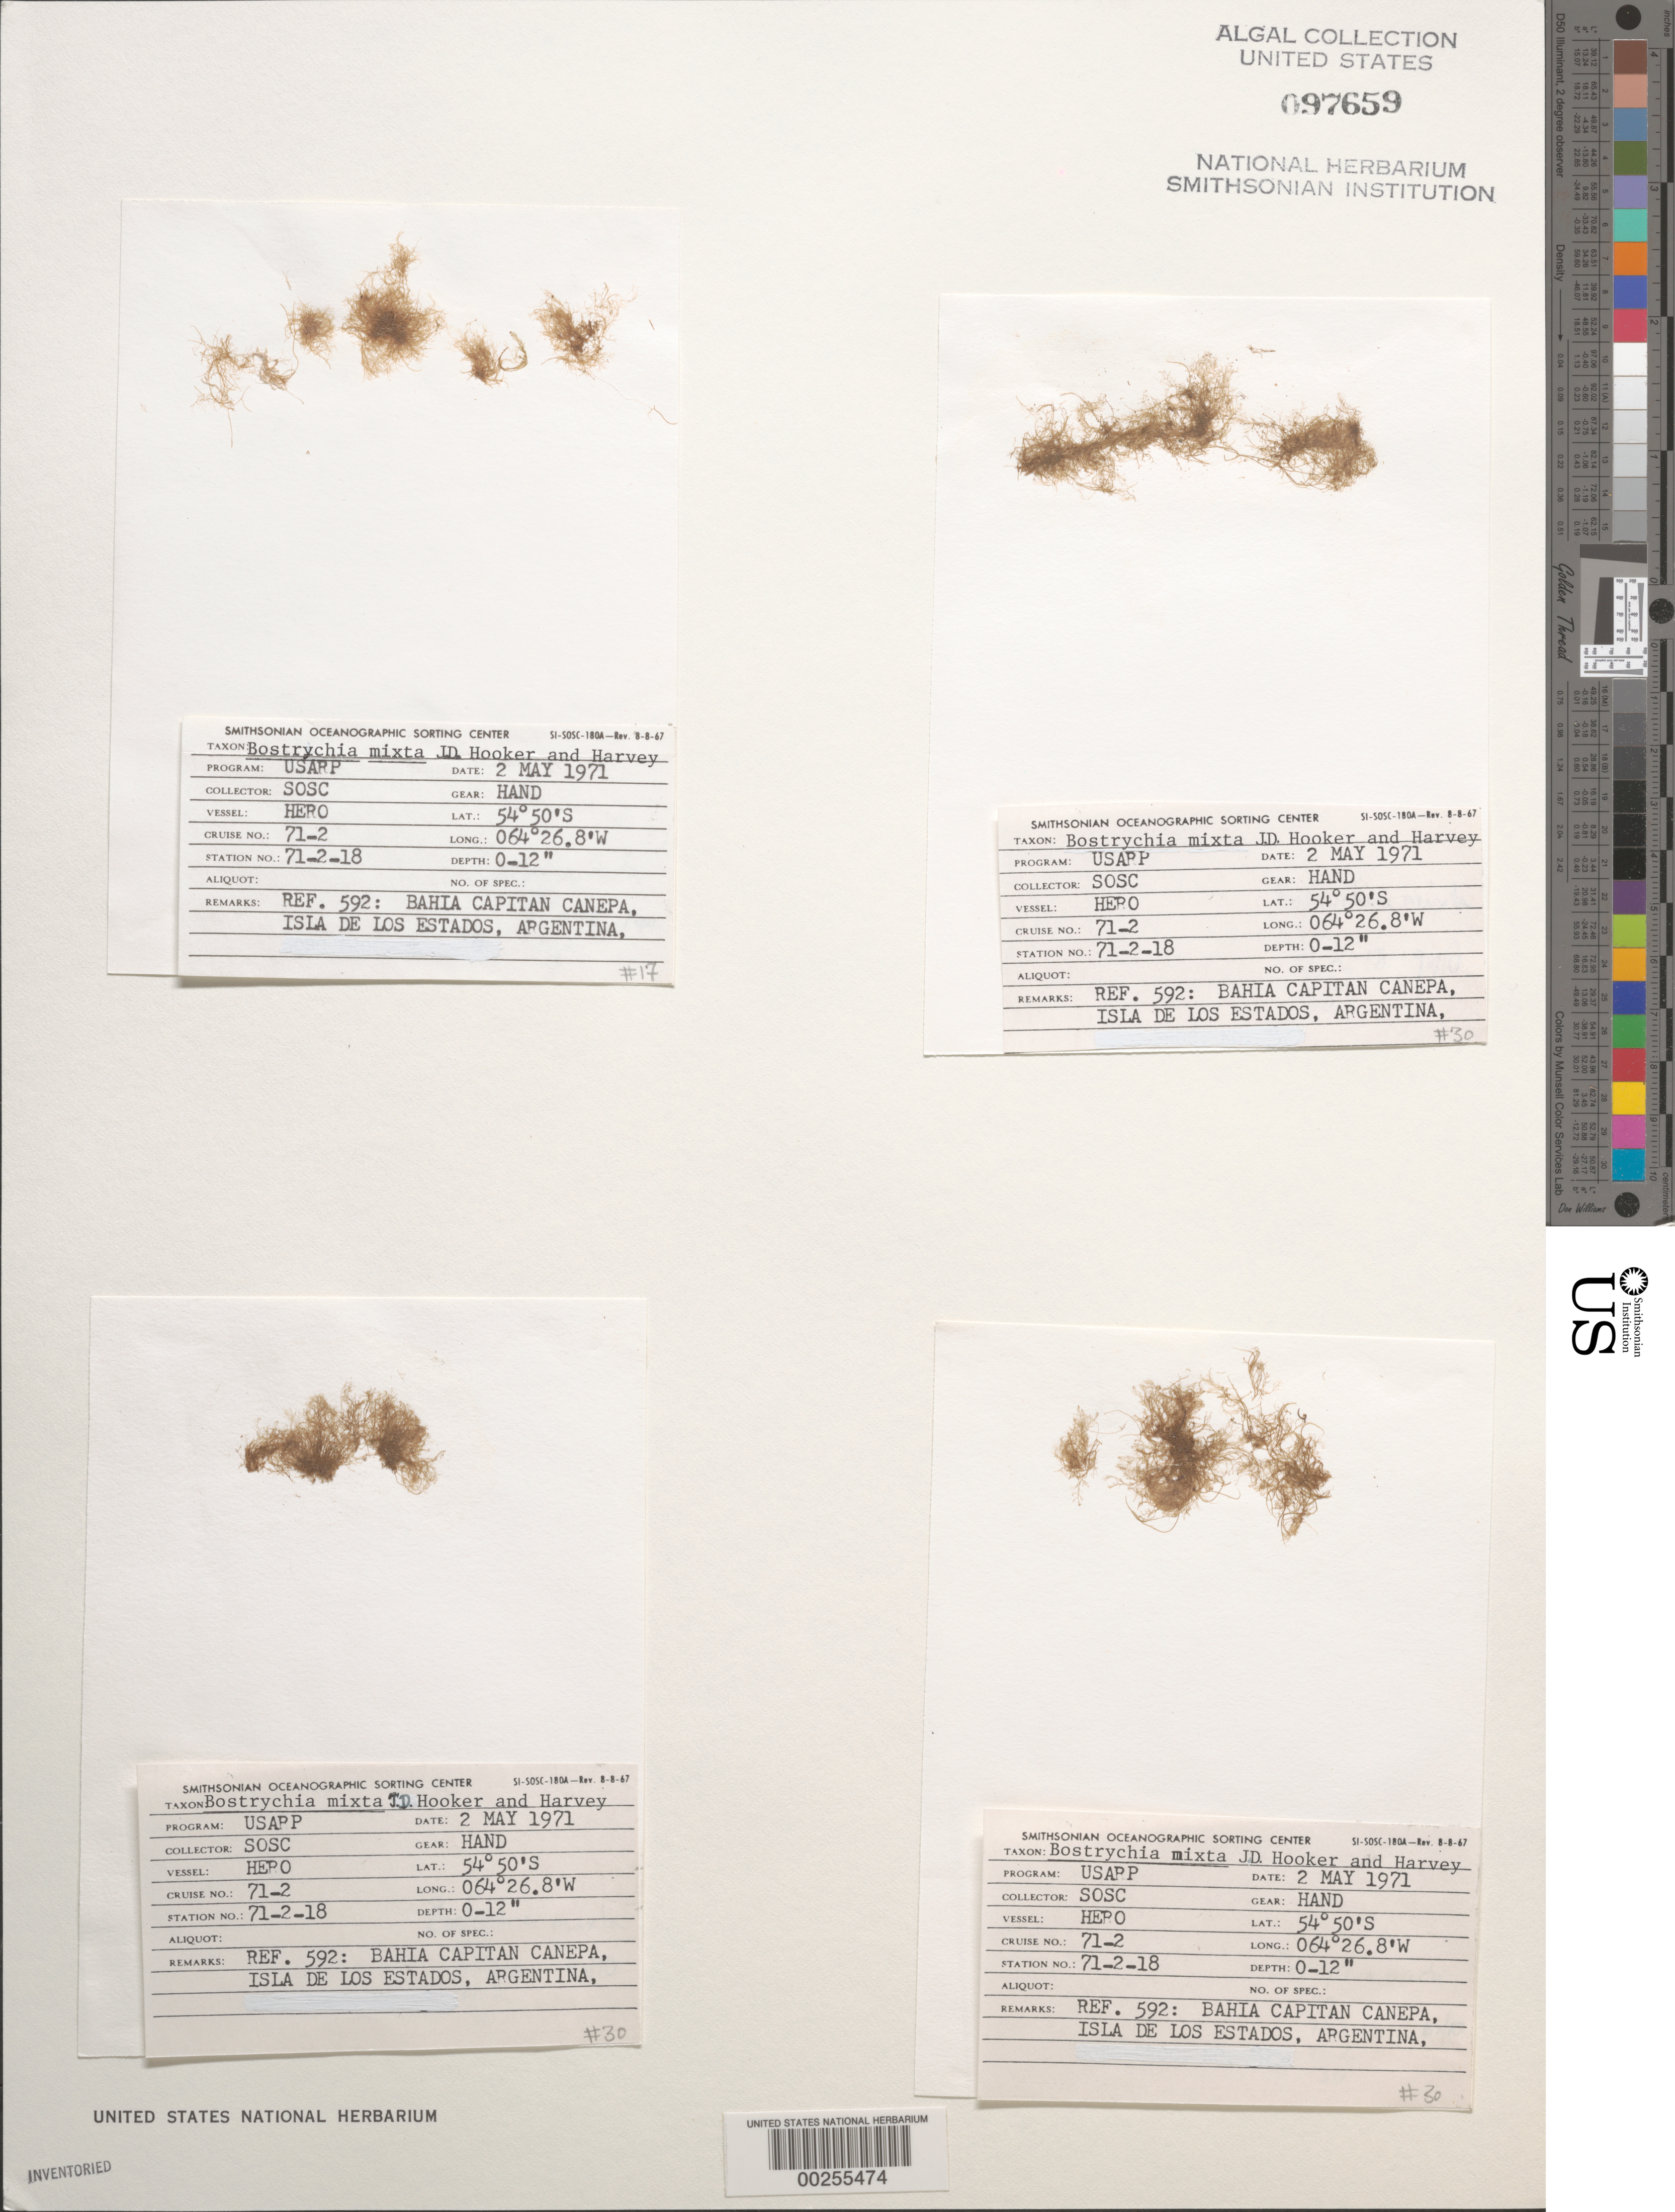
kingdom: Plantae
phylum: Rhodophyta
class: Florideophyceae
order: Ceramiales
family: Rhodomelaceae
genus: Bostrychia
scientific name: Bostrychia intricata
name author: (Bory) Mont.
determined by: Algae name updating Project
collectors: SOSC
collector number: Station 71-2-18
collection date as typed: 02 May 1971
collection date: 1971-05-02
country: Argentina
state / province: Tierra del Fuego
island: Isla de los Estados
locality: Bahia Capitan Canepa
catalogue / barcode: US 97659